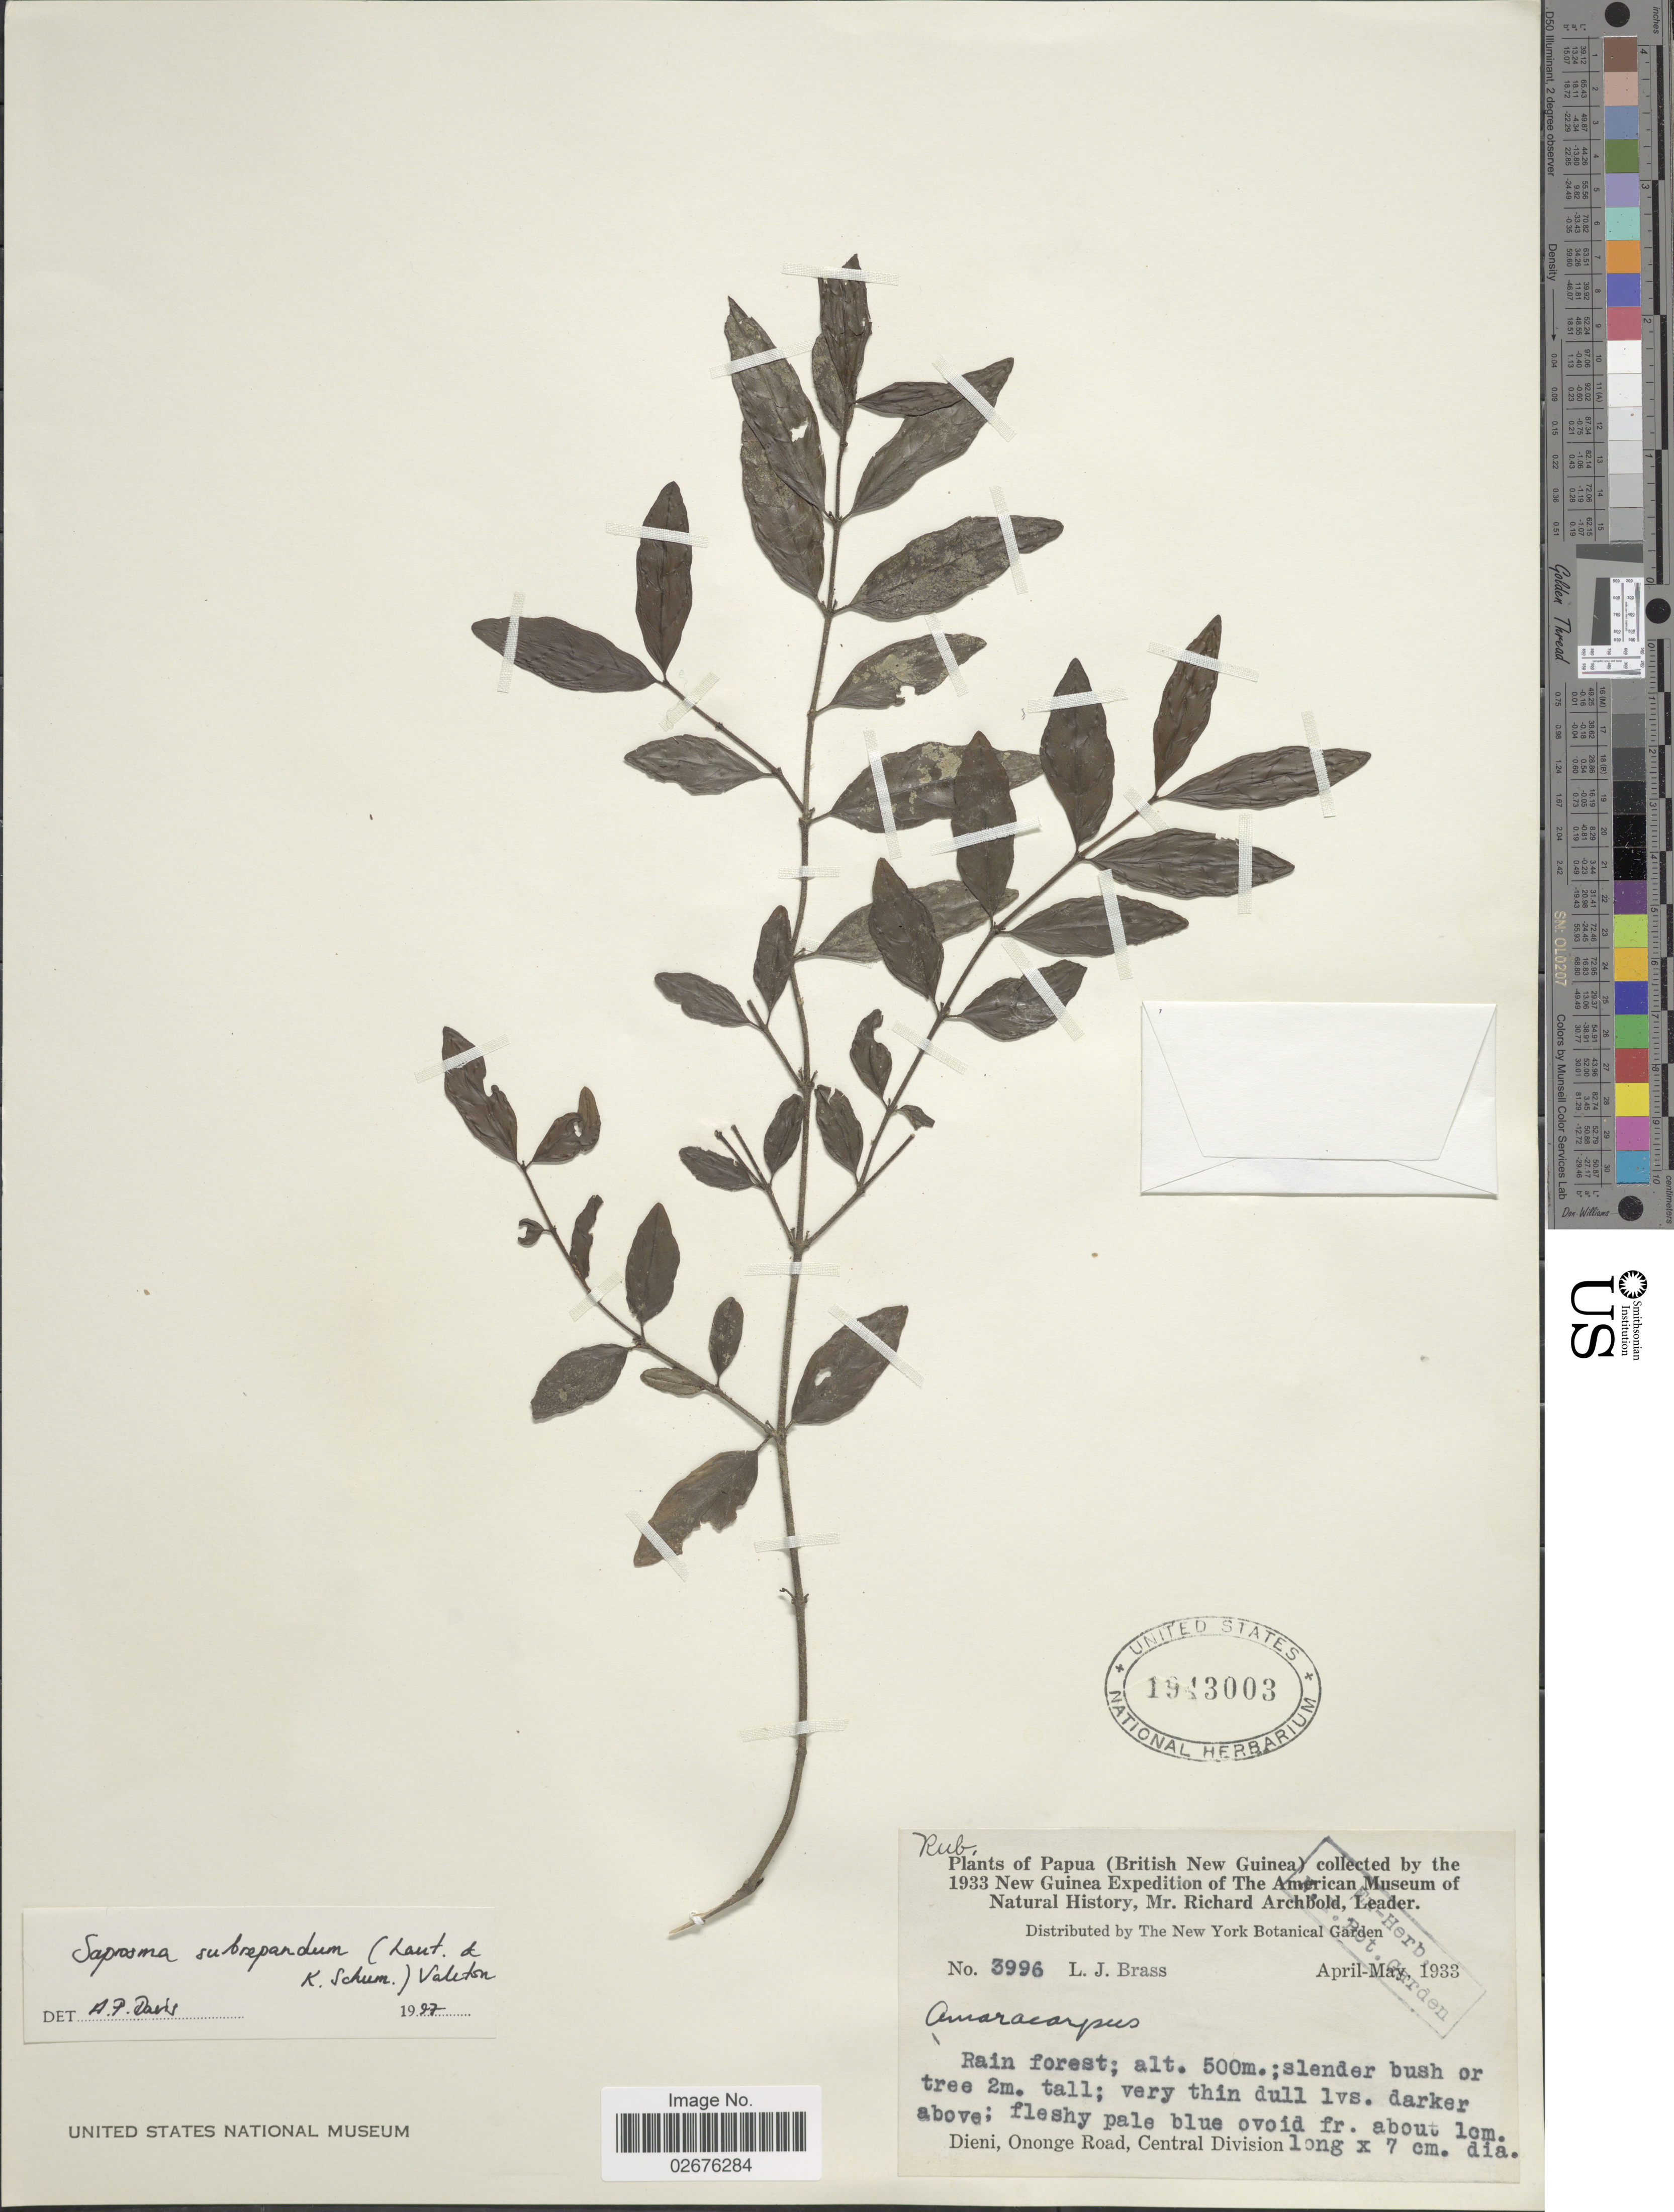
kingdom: Plantae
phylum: Tracheophyta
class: Magnoliopsida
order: Gentianales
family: Rubiaceae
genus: Saprosma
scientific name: Saprosma subrepanda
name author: (K. Schum. & Lauterb.) Valeton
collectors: L. J. Brass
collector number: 3996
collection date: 1933-04/1933-05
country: Papua New Guinea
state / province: Central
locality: Dieni, Ononge Road, Central Division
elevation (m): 500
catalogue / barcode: US 1943003